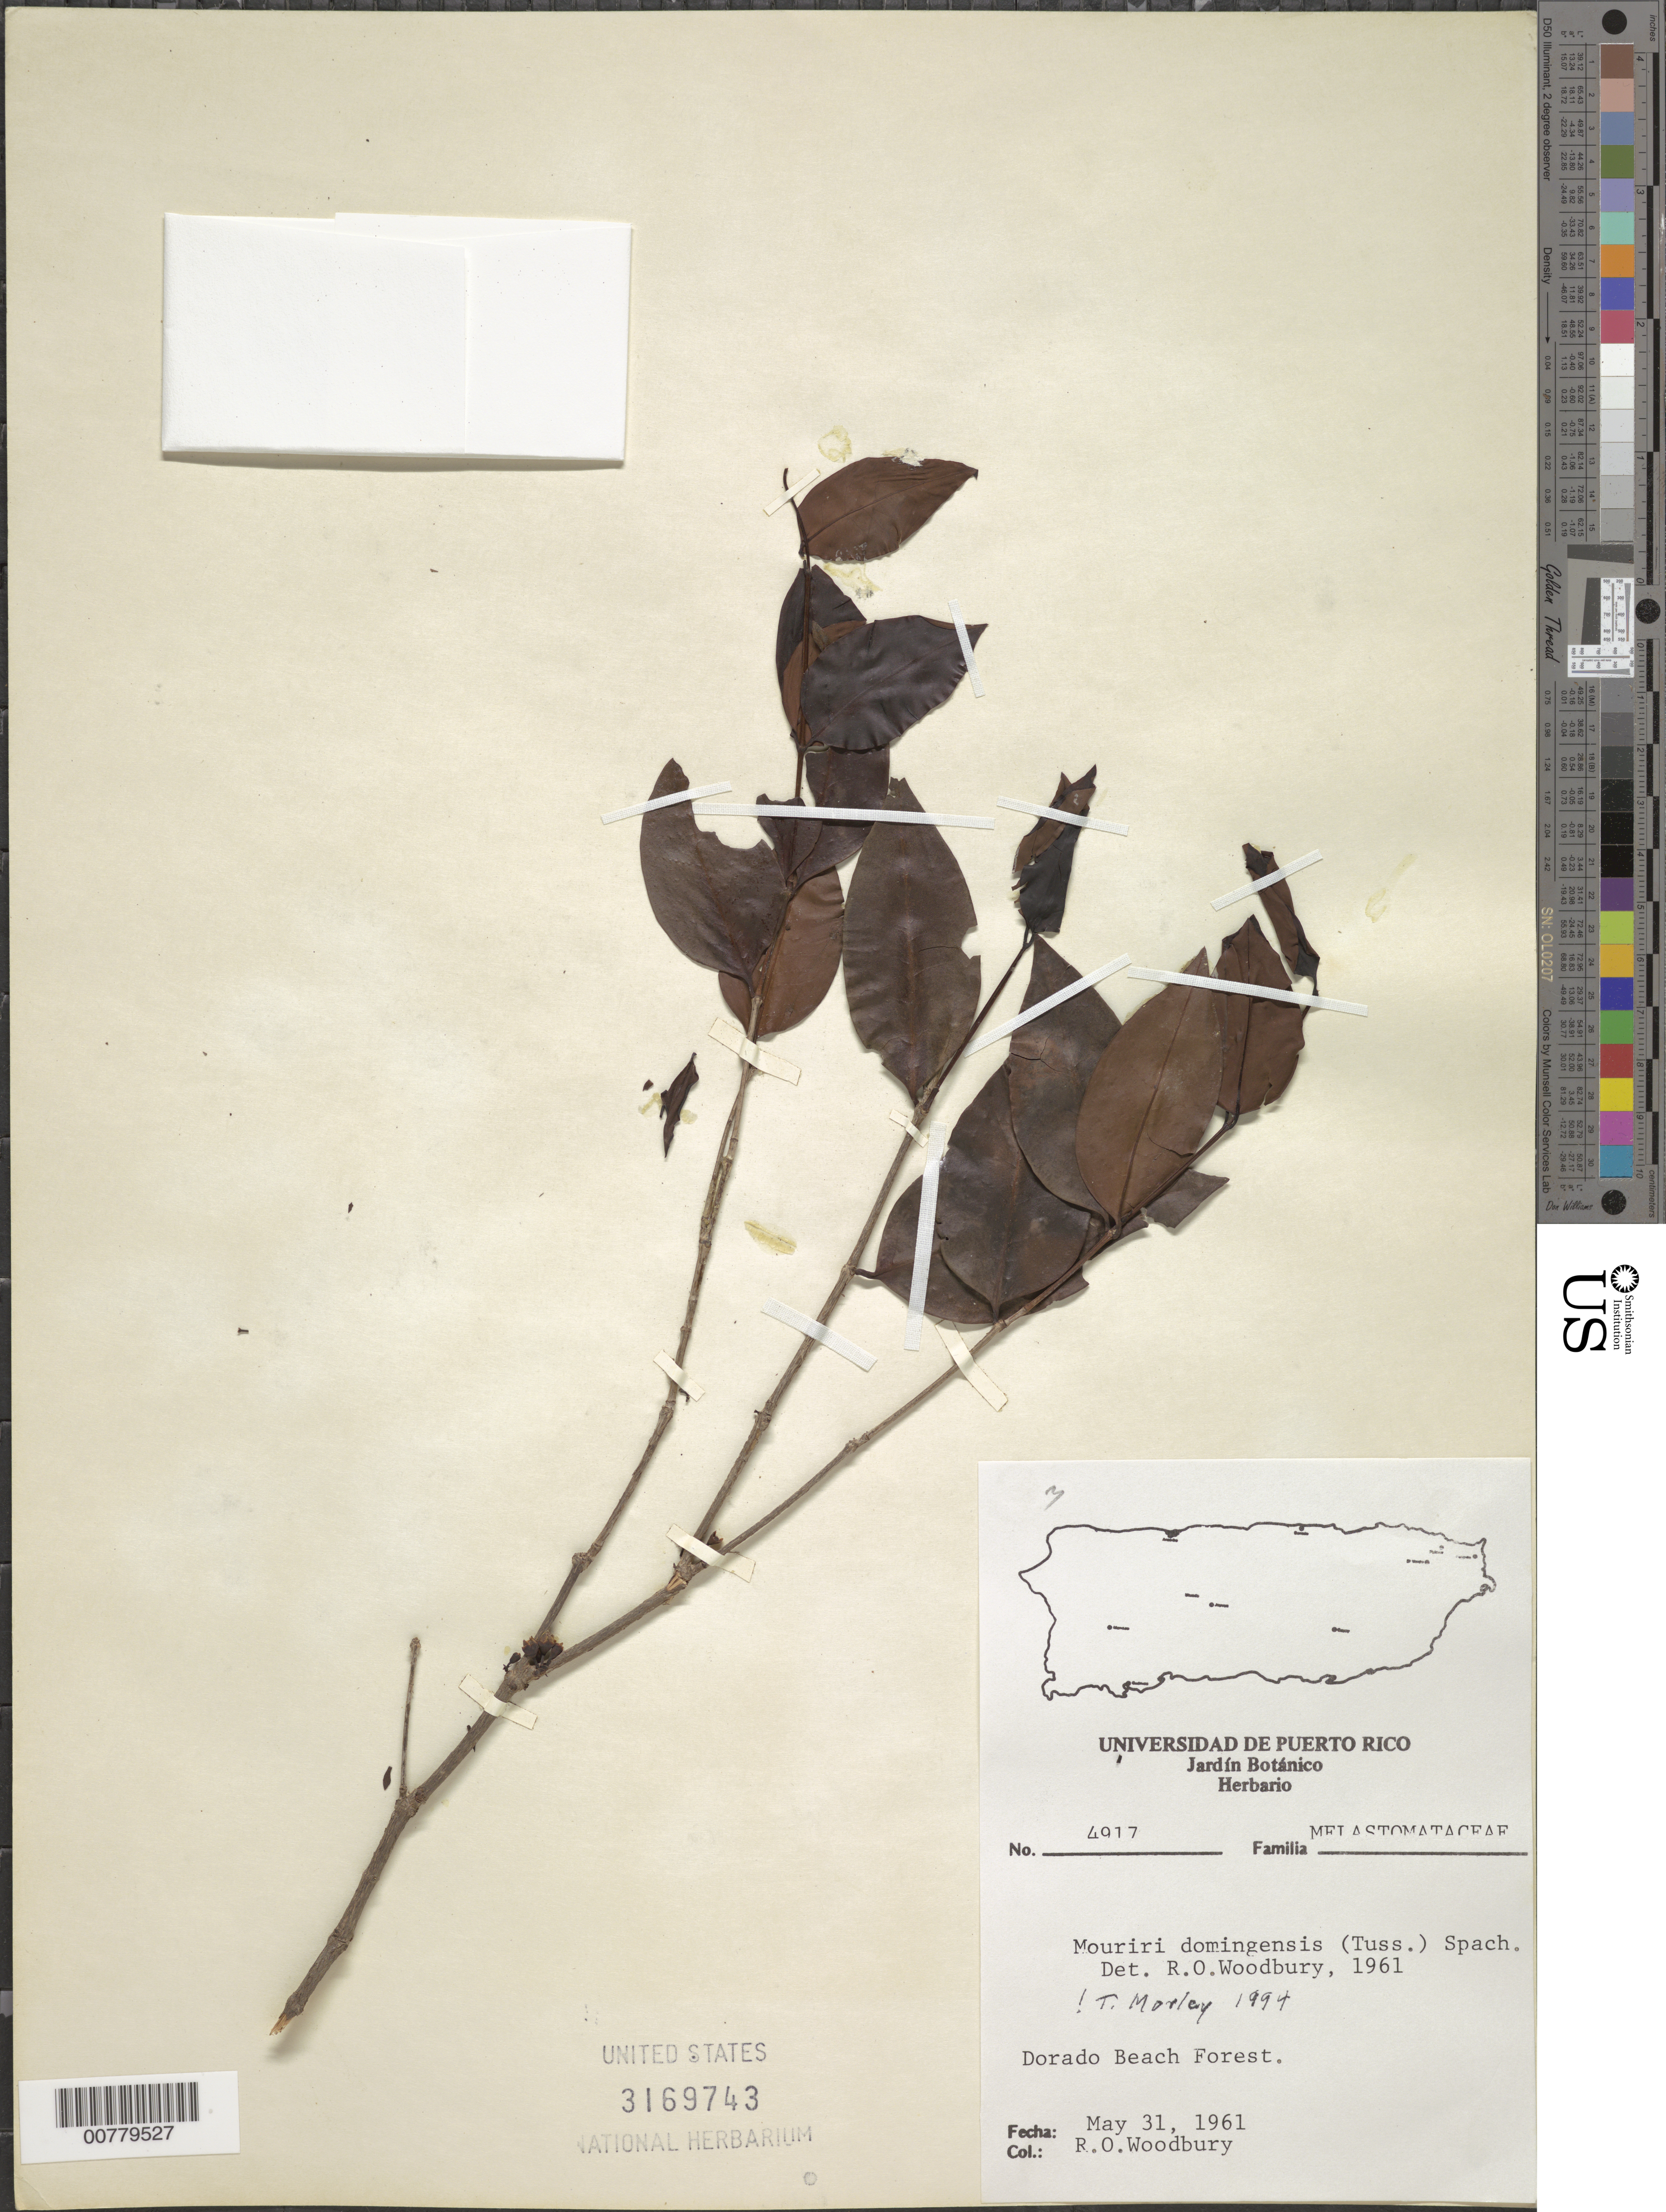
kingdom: Plantae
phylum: Tracheophyta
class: Magnoliopsida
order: Myrtales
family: Melastomataceae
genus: Mouriri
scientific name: Mouriri domingensis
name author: (Tussac) Spach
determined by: Morley, T.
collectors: R. O. Woodbury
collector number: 4917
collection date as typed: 31 May 1961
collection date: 1961-05-31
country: Puerto Rico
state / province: Dorado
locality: Dorado beach.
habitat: Forest.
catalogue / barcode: US 3169743